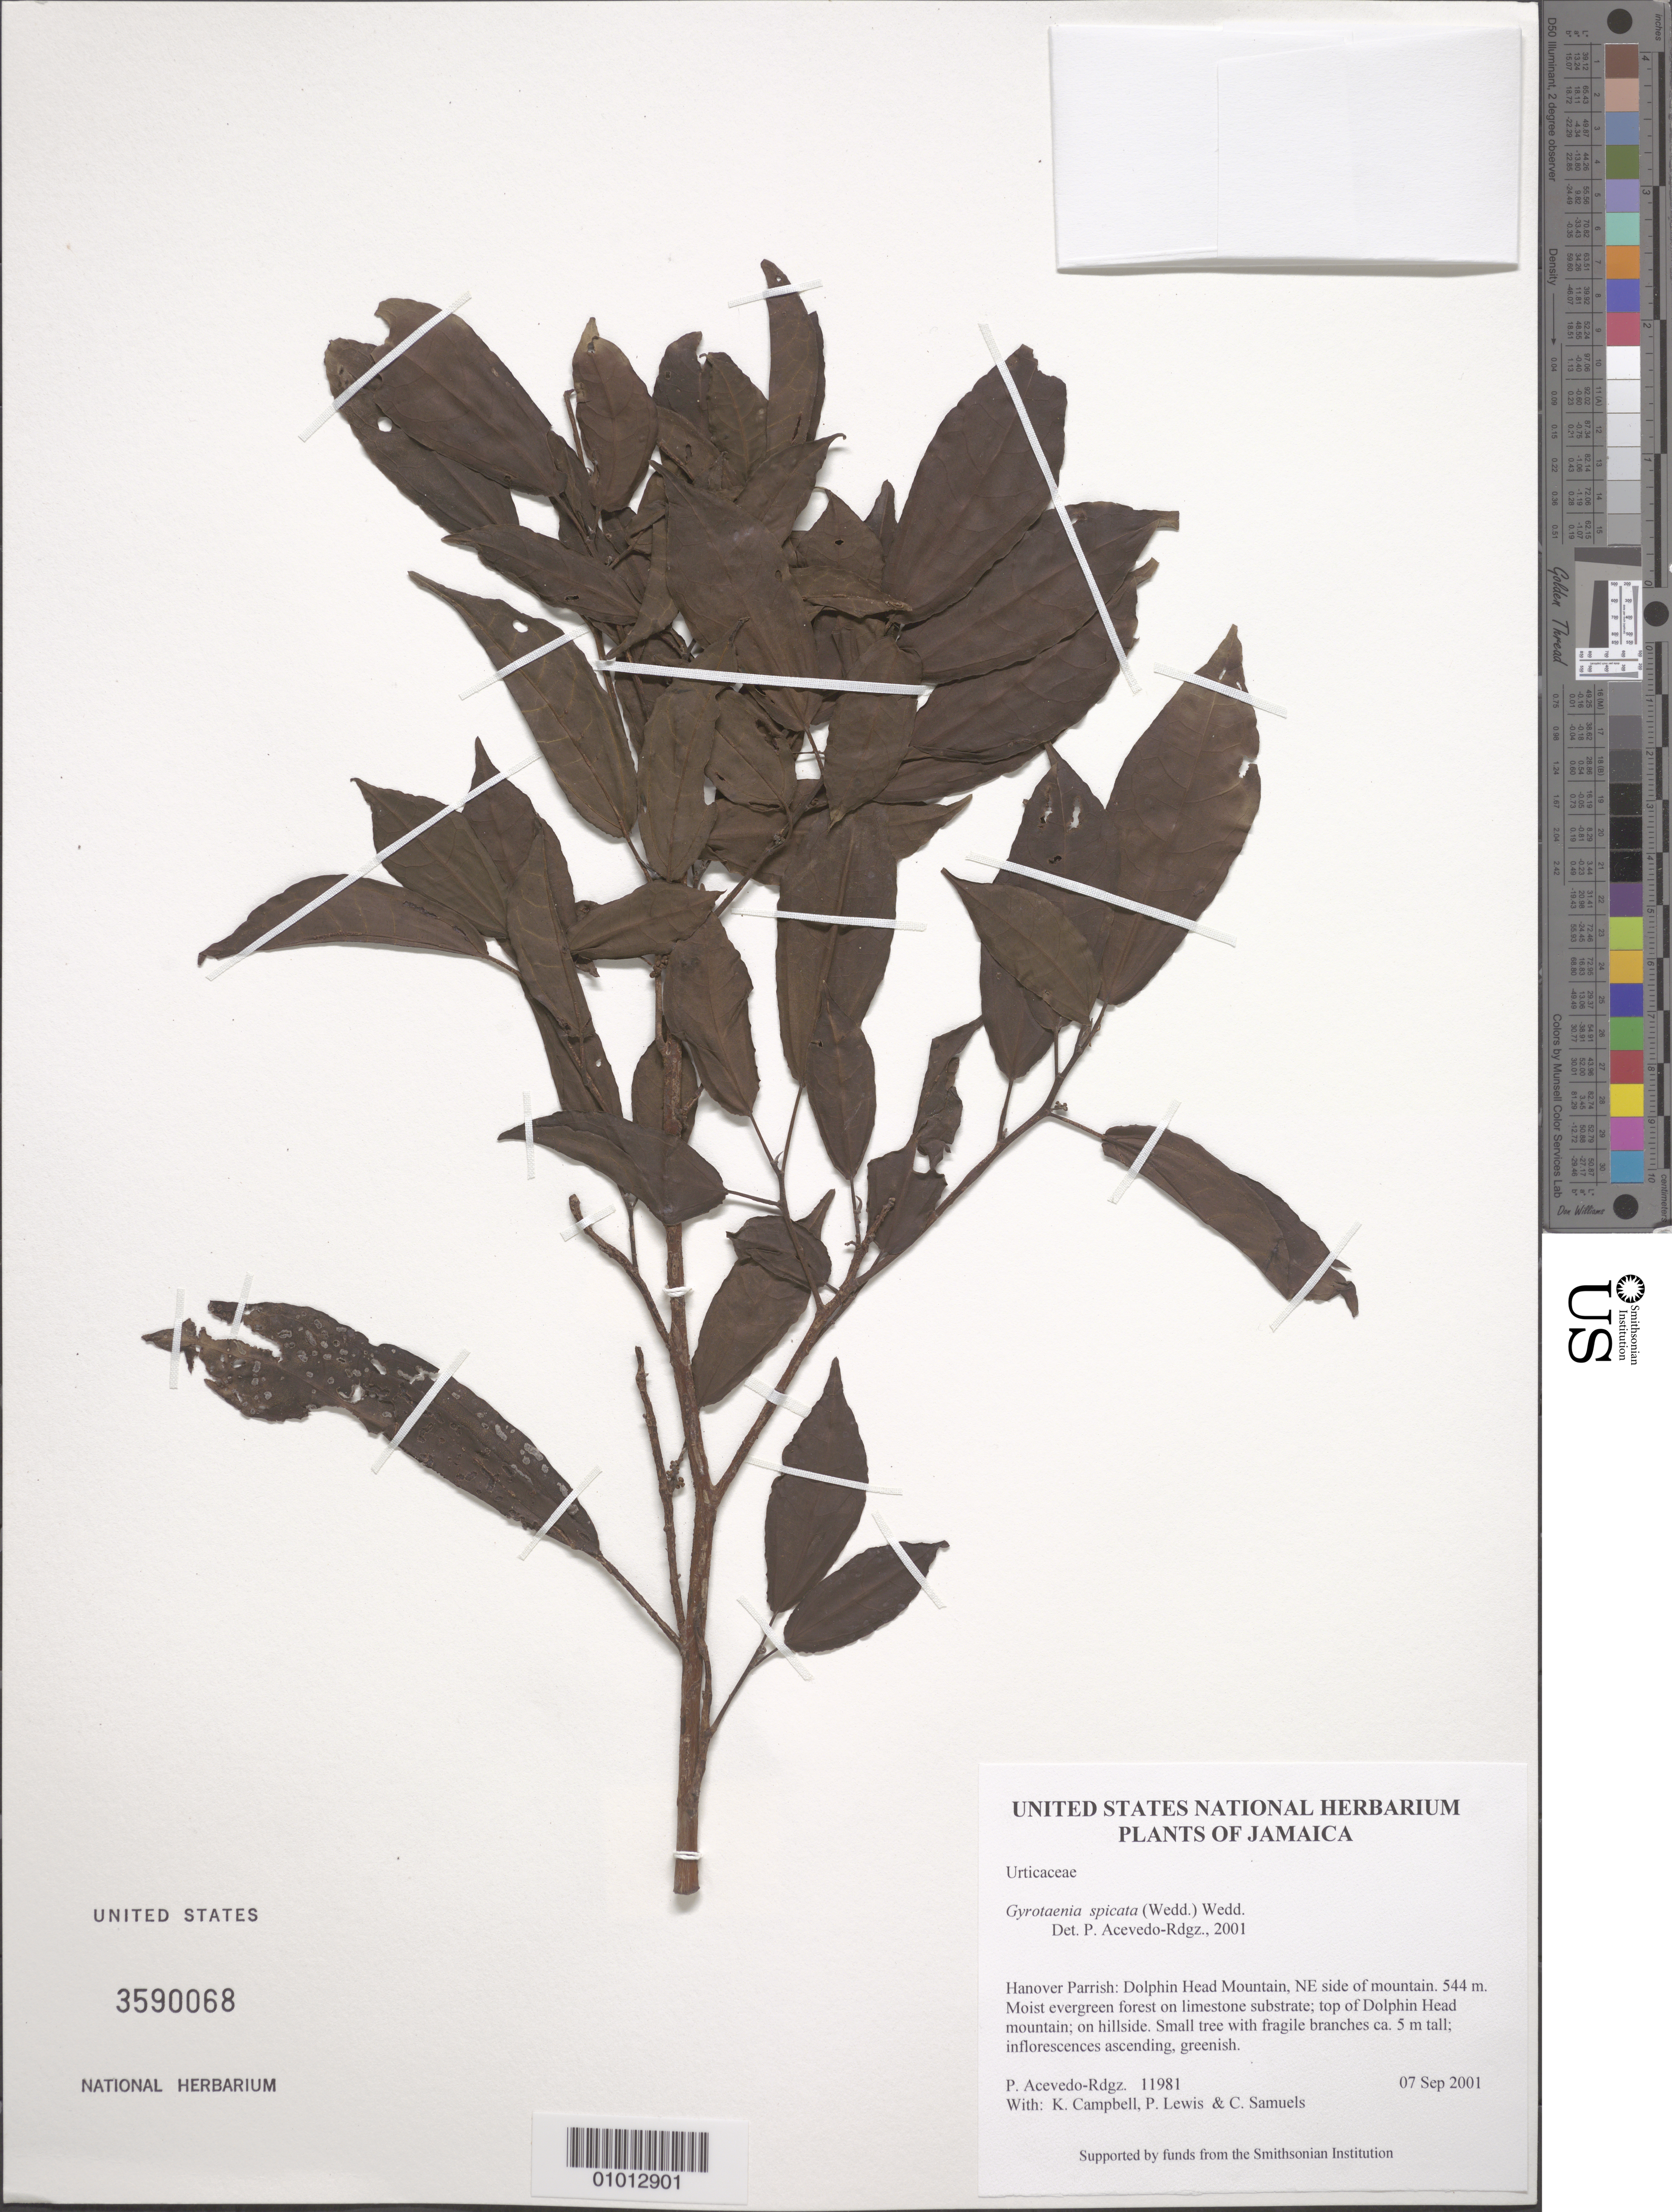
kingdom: Plantae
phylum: Tracheophyta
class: Magnoliopsida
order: Rosales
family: Urticaceae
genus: Gyrotaenia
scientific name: Gyrotaenia spicata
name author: (Wedd.) Wedd.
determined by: Acevedo-Rodríguez, P., (BOT), Smithsonian Institution - National Museum of Natural History (UNITED STATES)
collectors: P. Acevedo-Rodr., K. Campbell, P. Lewis & C. Samuels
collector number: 11981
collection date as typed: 07 Sep 2001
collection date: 2001-09-07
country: Jamaica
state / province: Hanover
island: Jamaica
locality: Hanover Parrish: Dolphin Head Mountain, NE side of mountain.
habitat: Moist evergreen forest on limestone substrate; top of Dolphin Head mountain; on hillside.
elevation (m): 544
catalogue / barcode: US 3590068